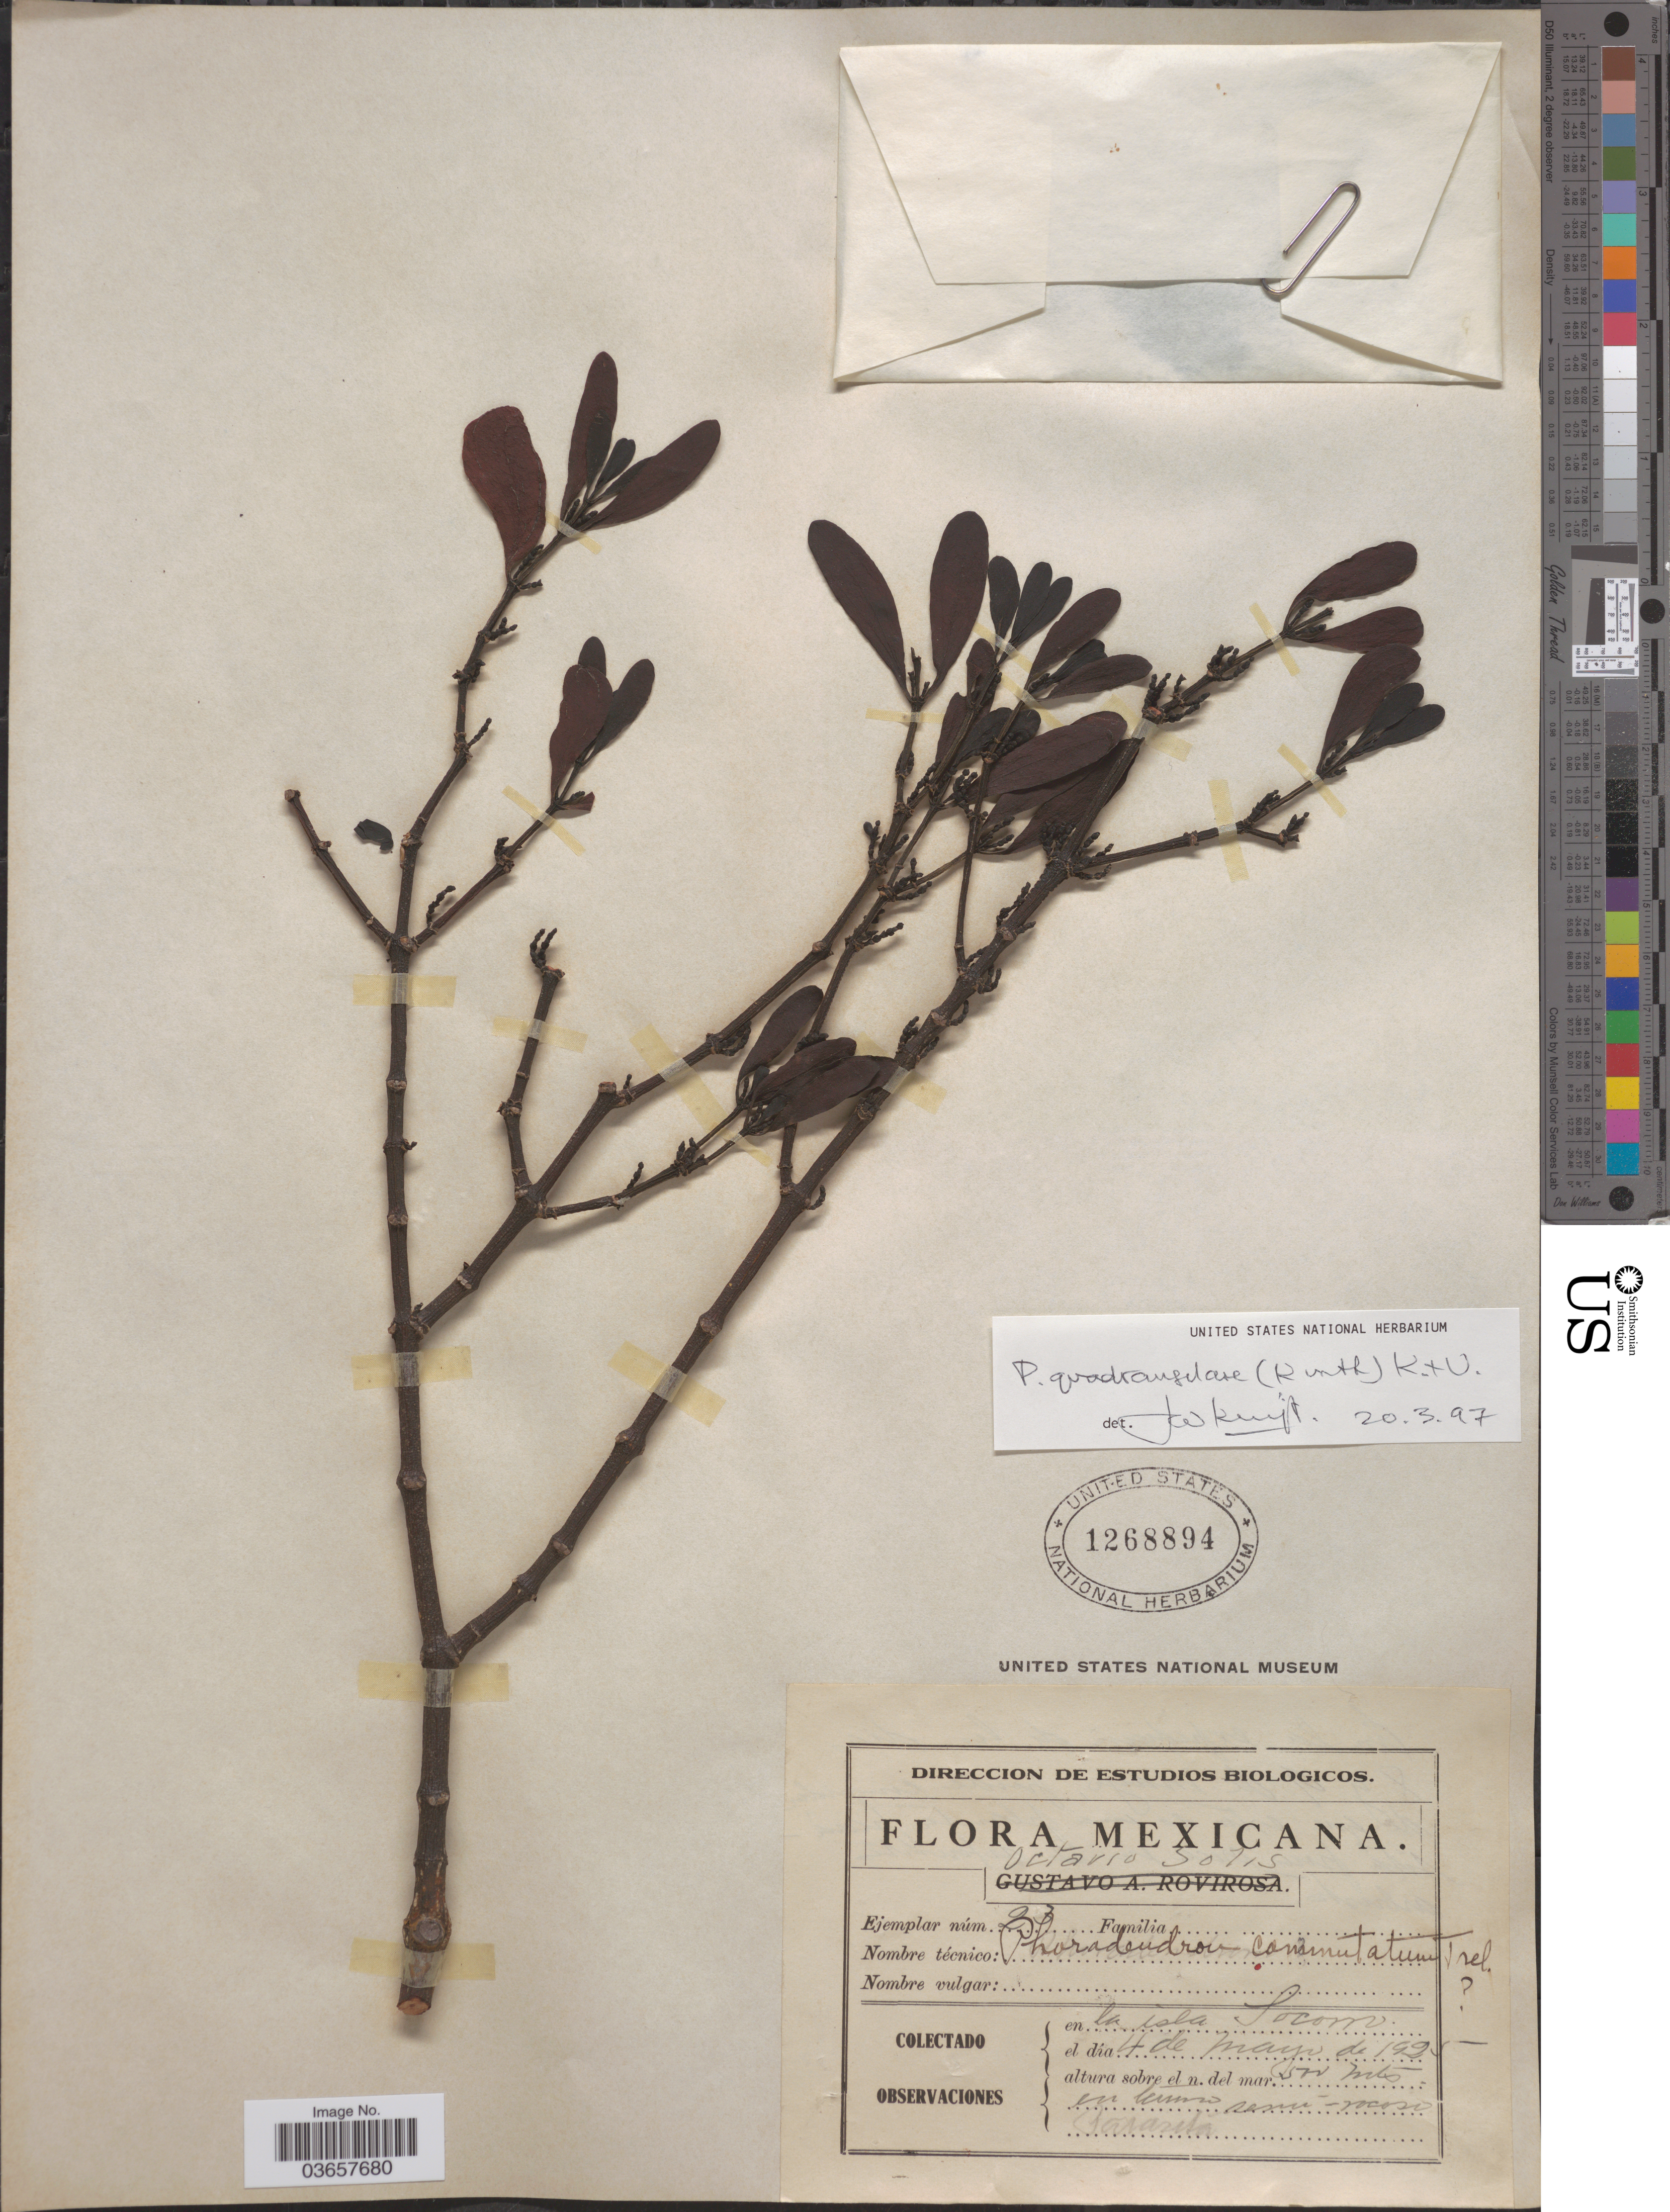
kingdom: Plantae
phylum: Tracheophyta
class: Magnoliopsida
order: Santalales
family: Viscaceae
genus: Phoradendron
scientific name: Phoradendron quadrangulare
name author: (Kunth) Griseb.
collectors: O. Solis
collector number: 23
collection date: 1925-05-04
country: Mexico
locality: En la isla Socom.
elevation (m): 500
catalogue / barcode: US 1268894